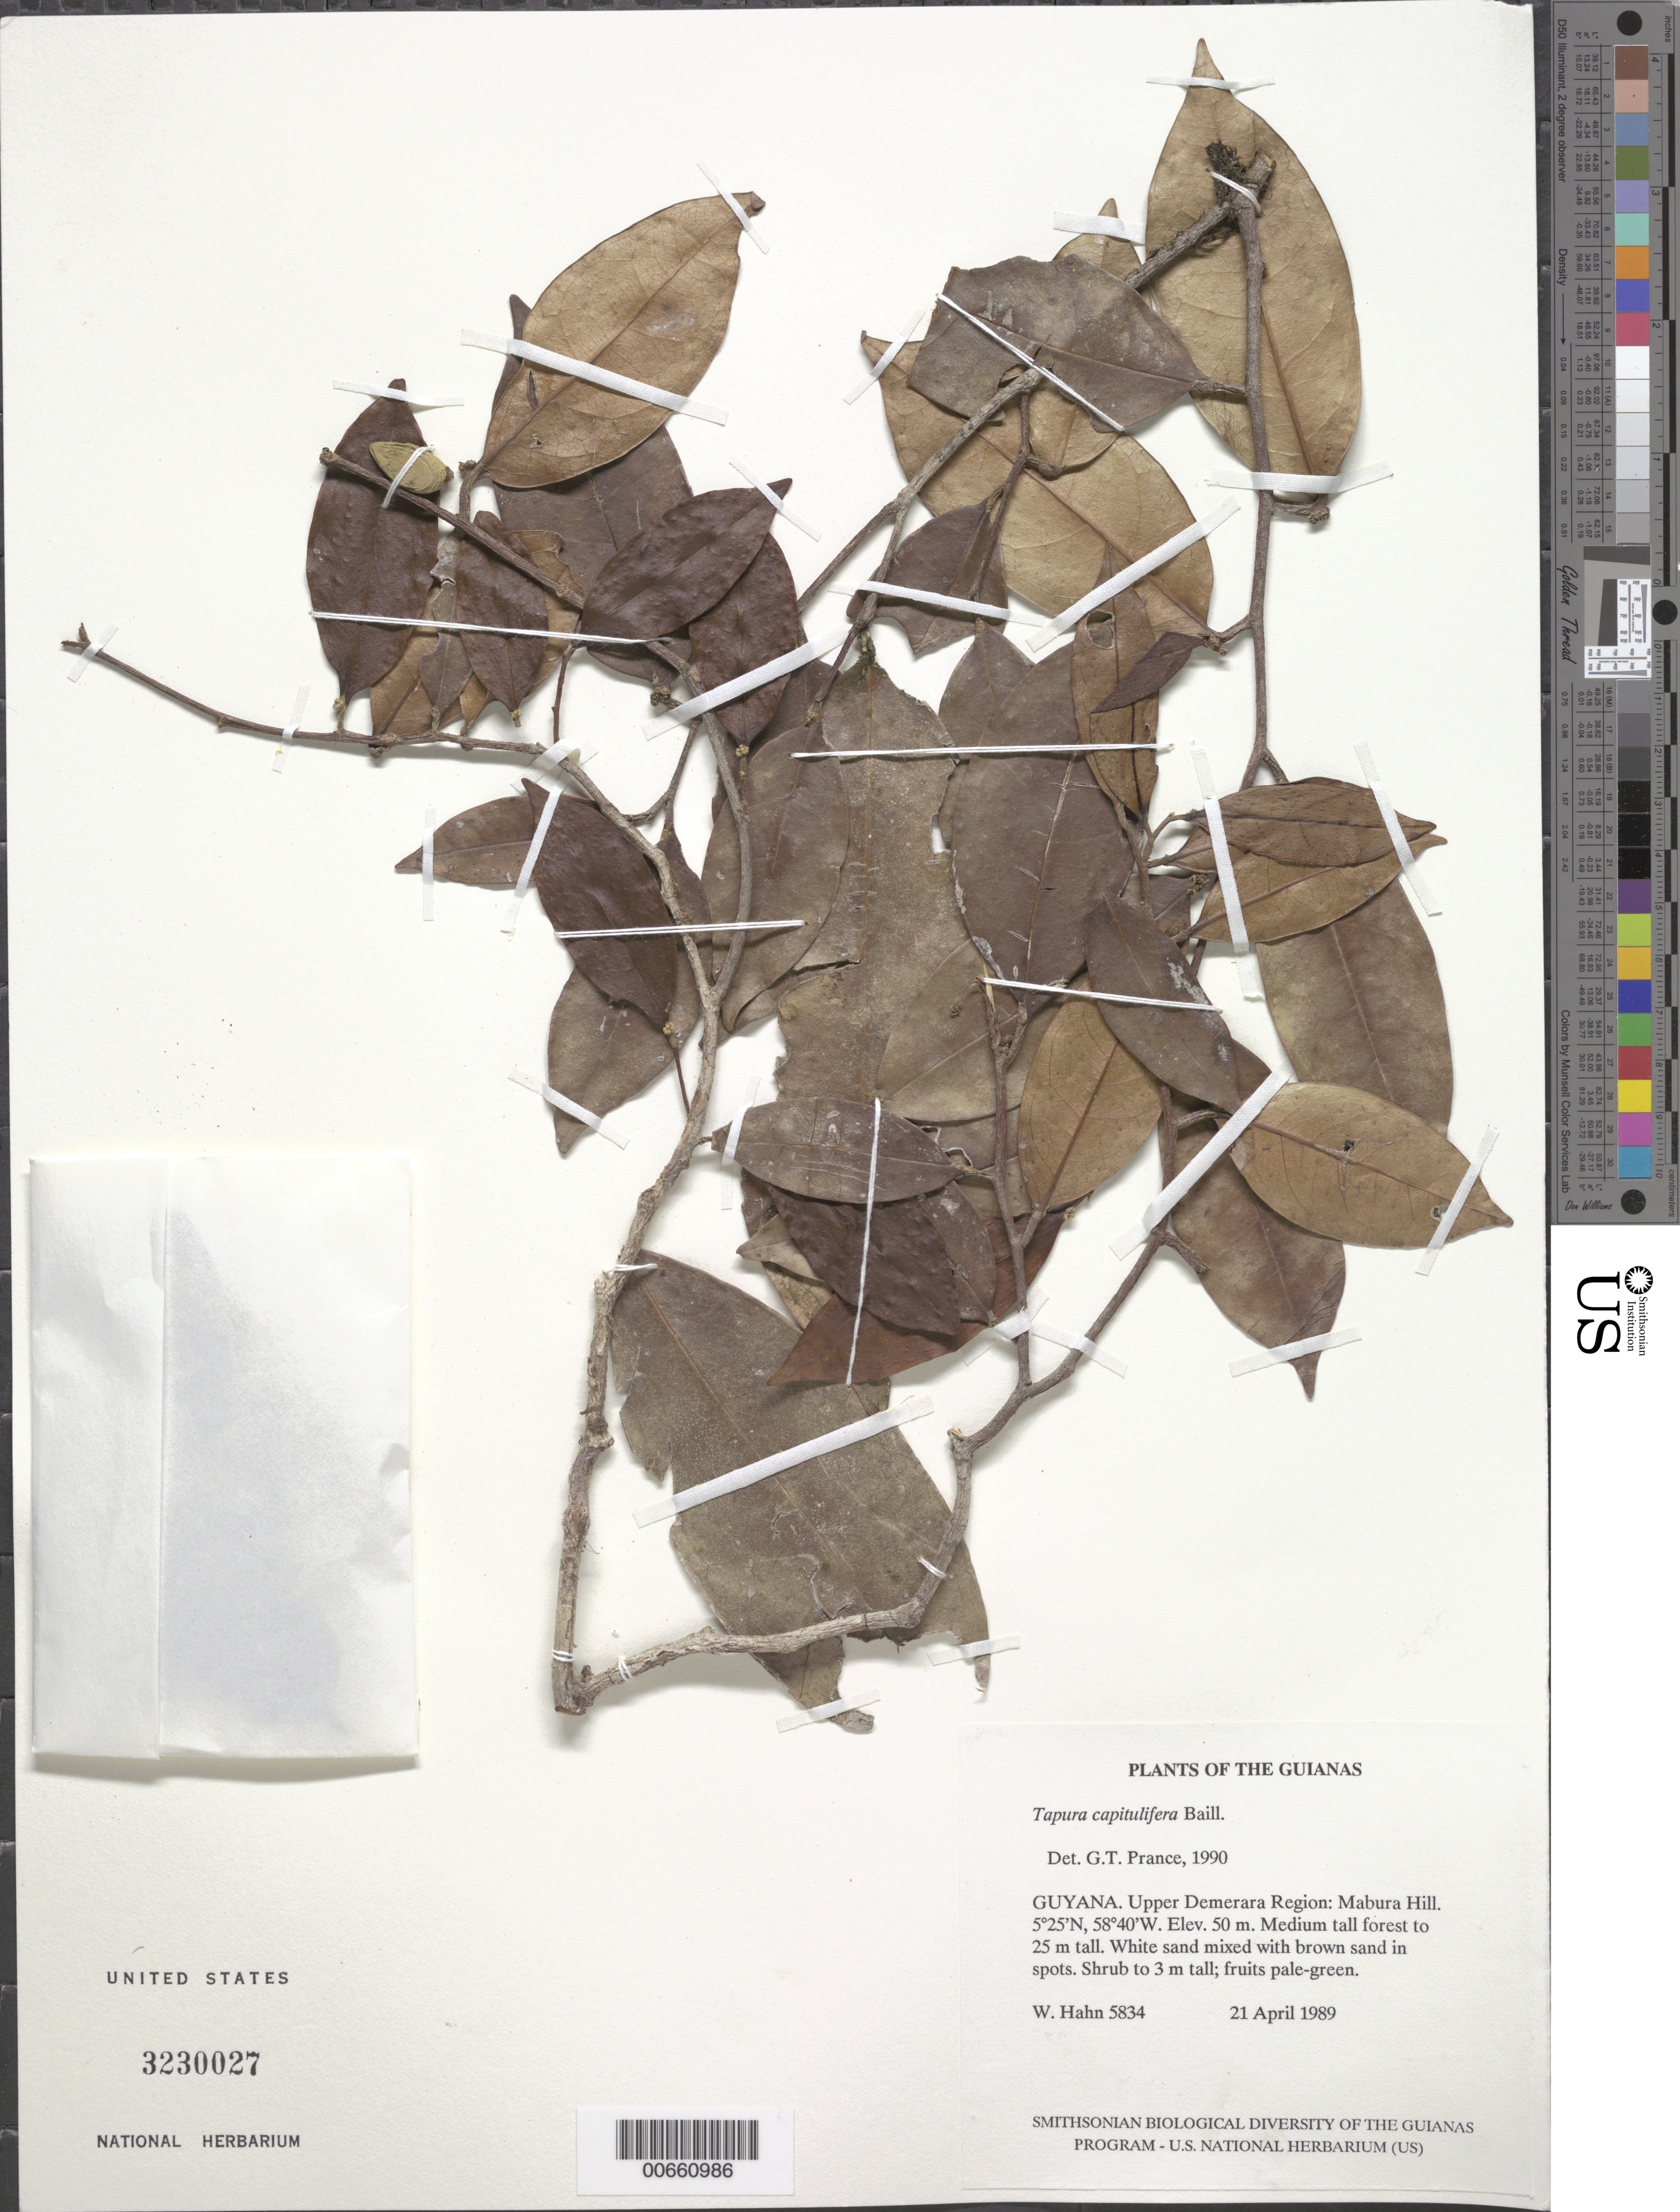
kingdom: Plantae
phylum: Tracheophyta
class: Magnoliopsida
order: Malpighiales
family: Dichapetalaceae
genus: Tapura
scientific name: Tapura capitulifera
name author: Baill.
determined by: Prance, G. T.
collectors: W. Hahn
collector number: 5834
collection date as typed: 21 April 1989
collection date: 1989-04-21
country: Guyana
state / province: U. Demerara-Berbice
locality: Mabura Hill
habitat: Medium tall forest to 25 m tall. White sand mixed with brown sand in spots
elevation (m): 50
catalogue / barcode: US 3230027